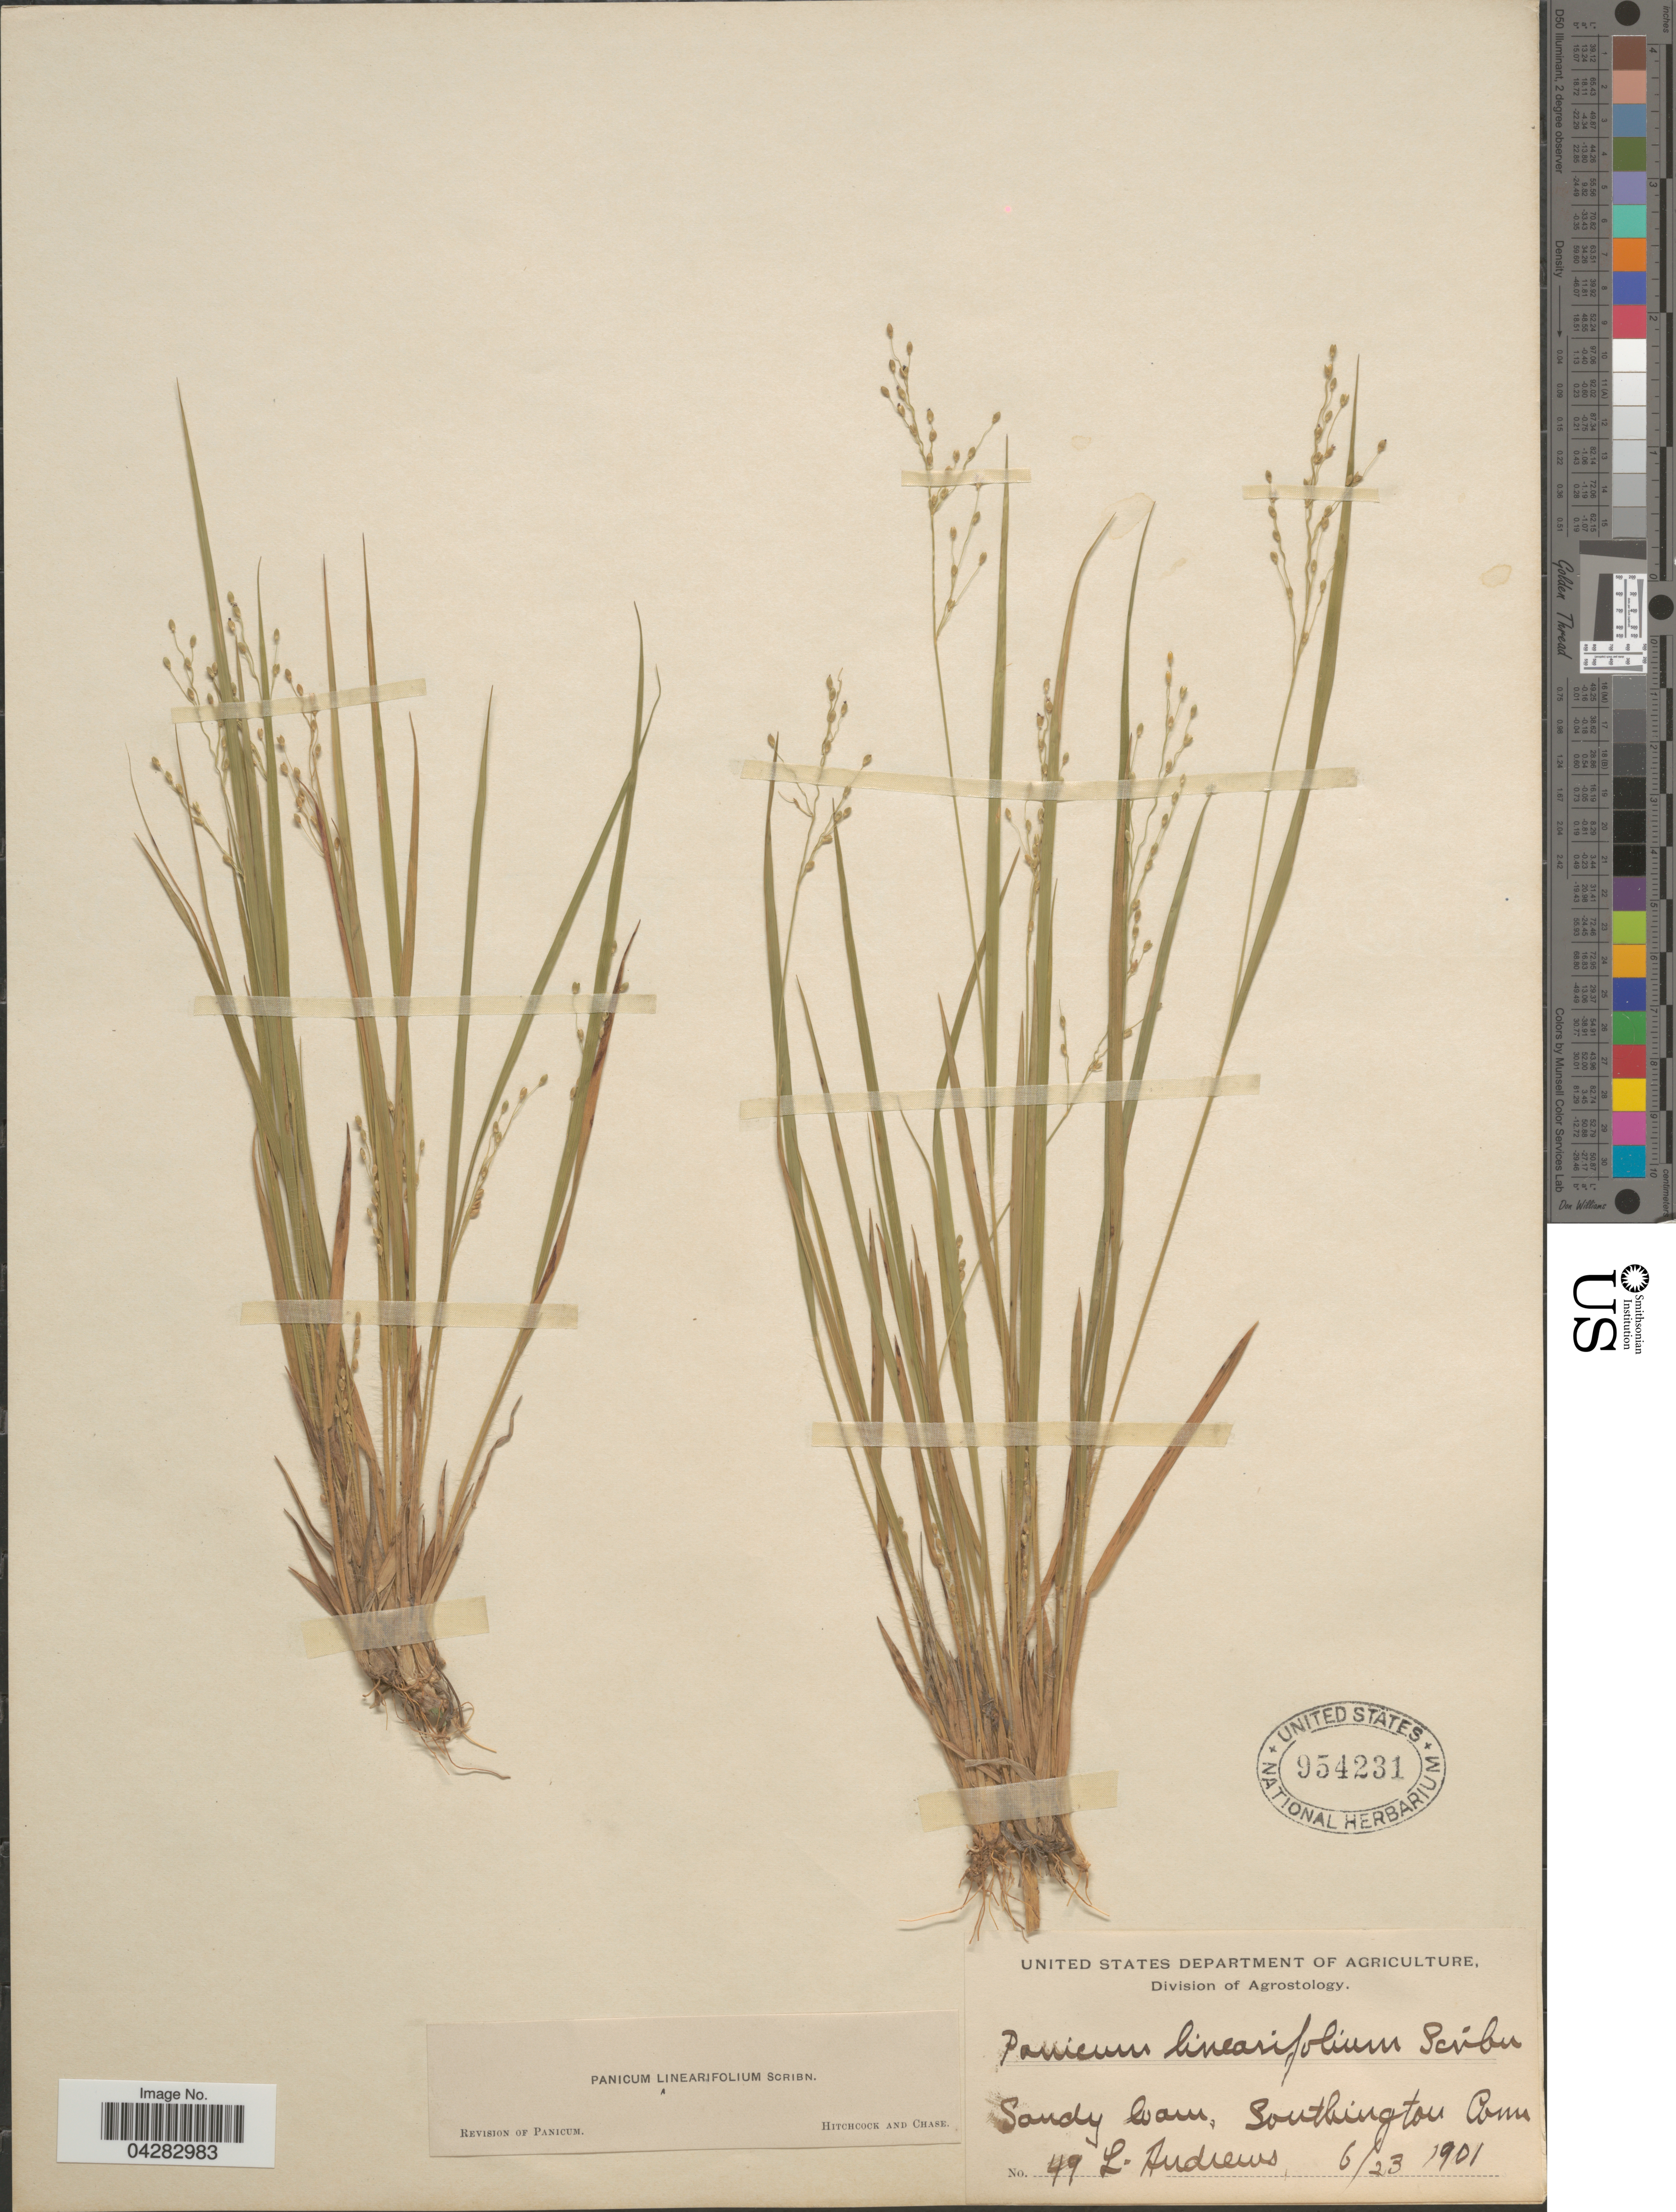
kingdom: Plantae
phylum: Tracheophyta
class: Liliopsida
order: Poales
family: Poaceae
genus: Dichanthelium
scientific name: Dichanthelium linearifolium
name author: (Scribn.) Gould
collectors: L. Andrews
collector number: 49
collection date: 1901-06-23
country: United States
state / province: Connecticut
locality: Southington.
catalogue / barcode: US 954231